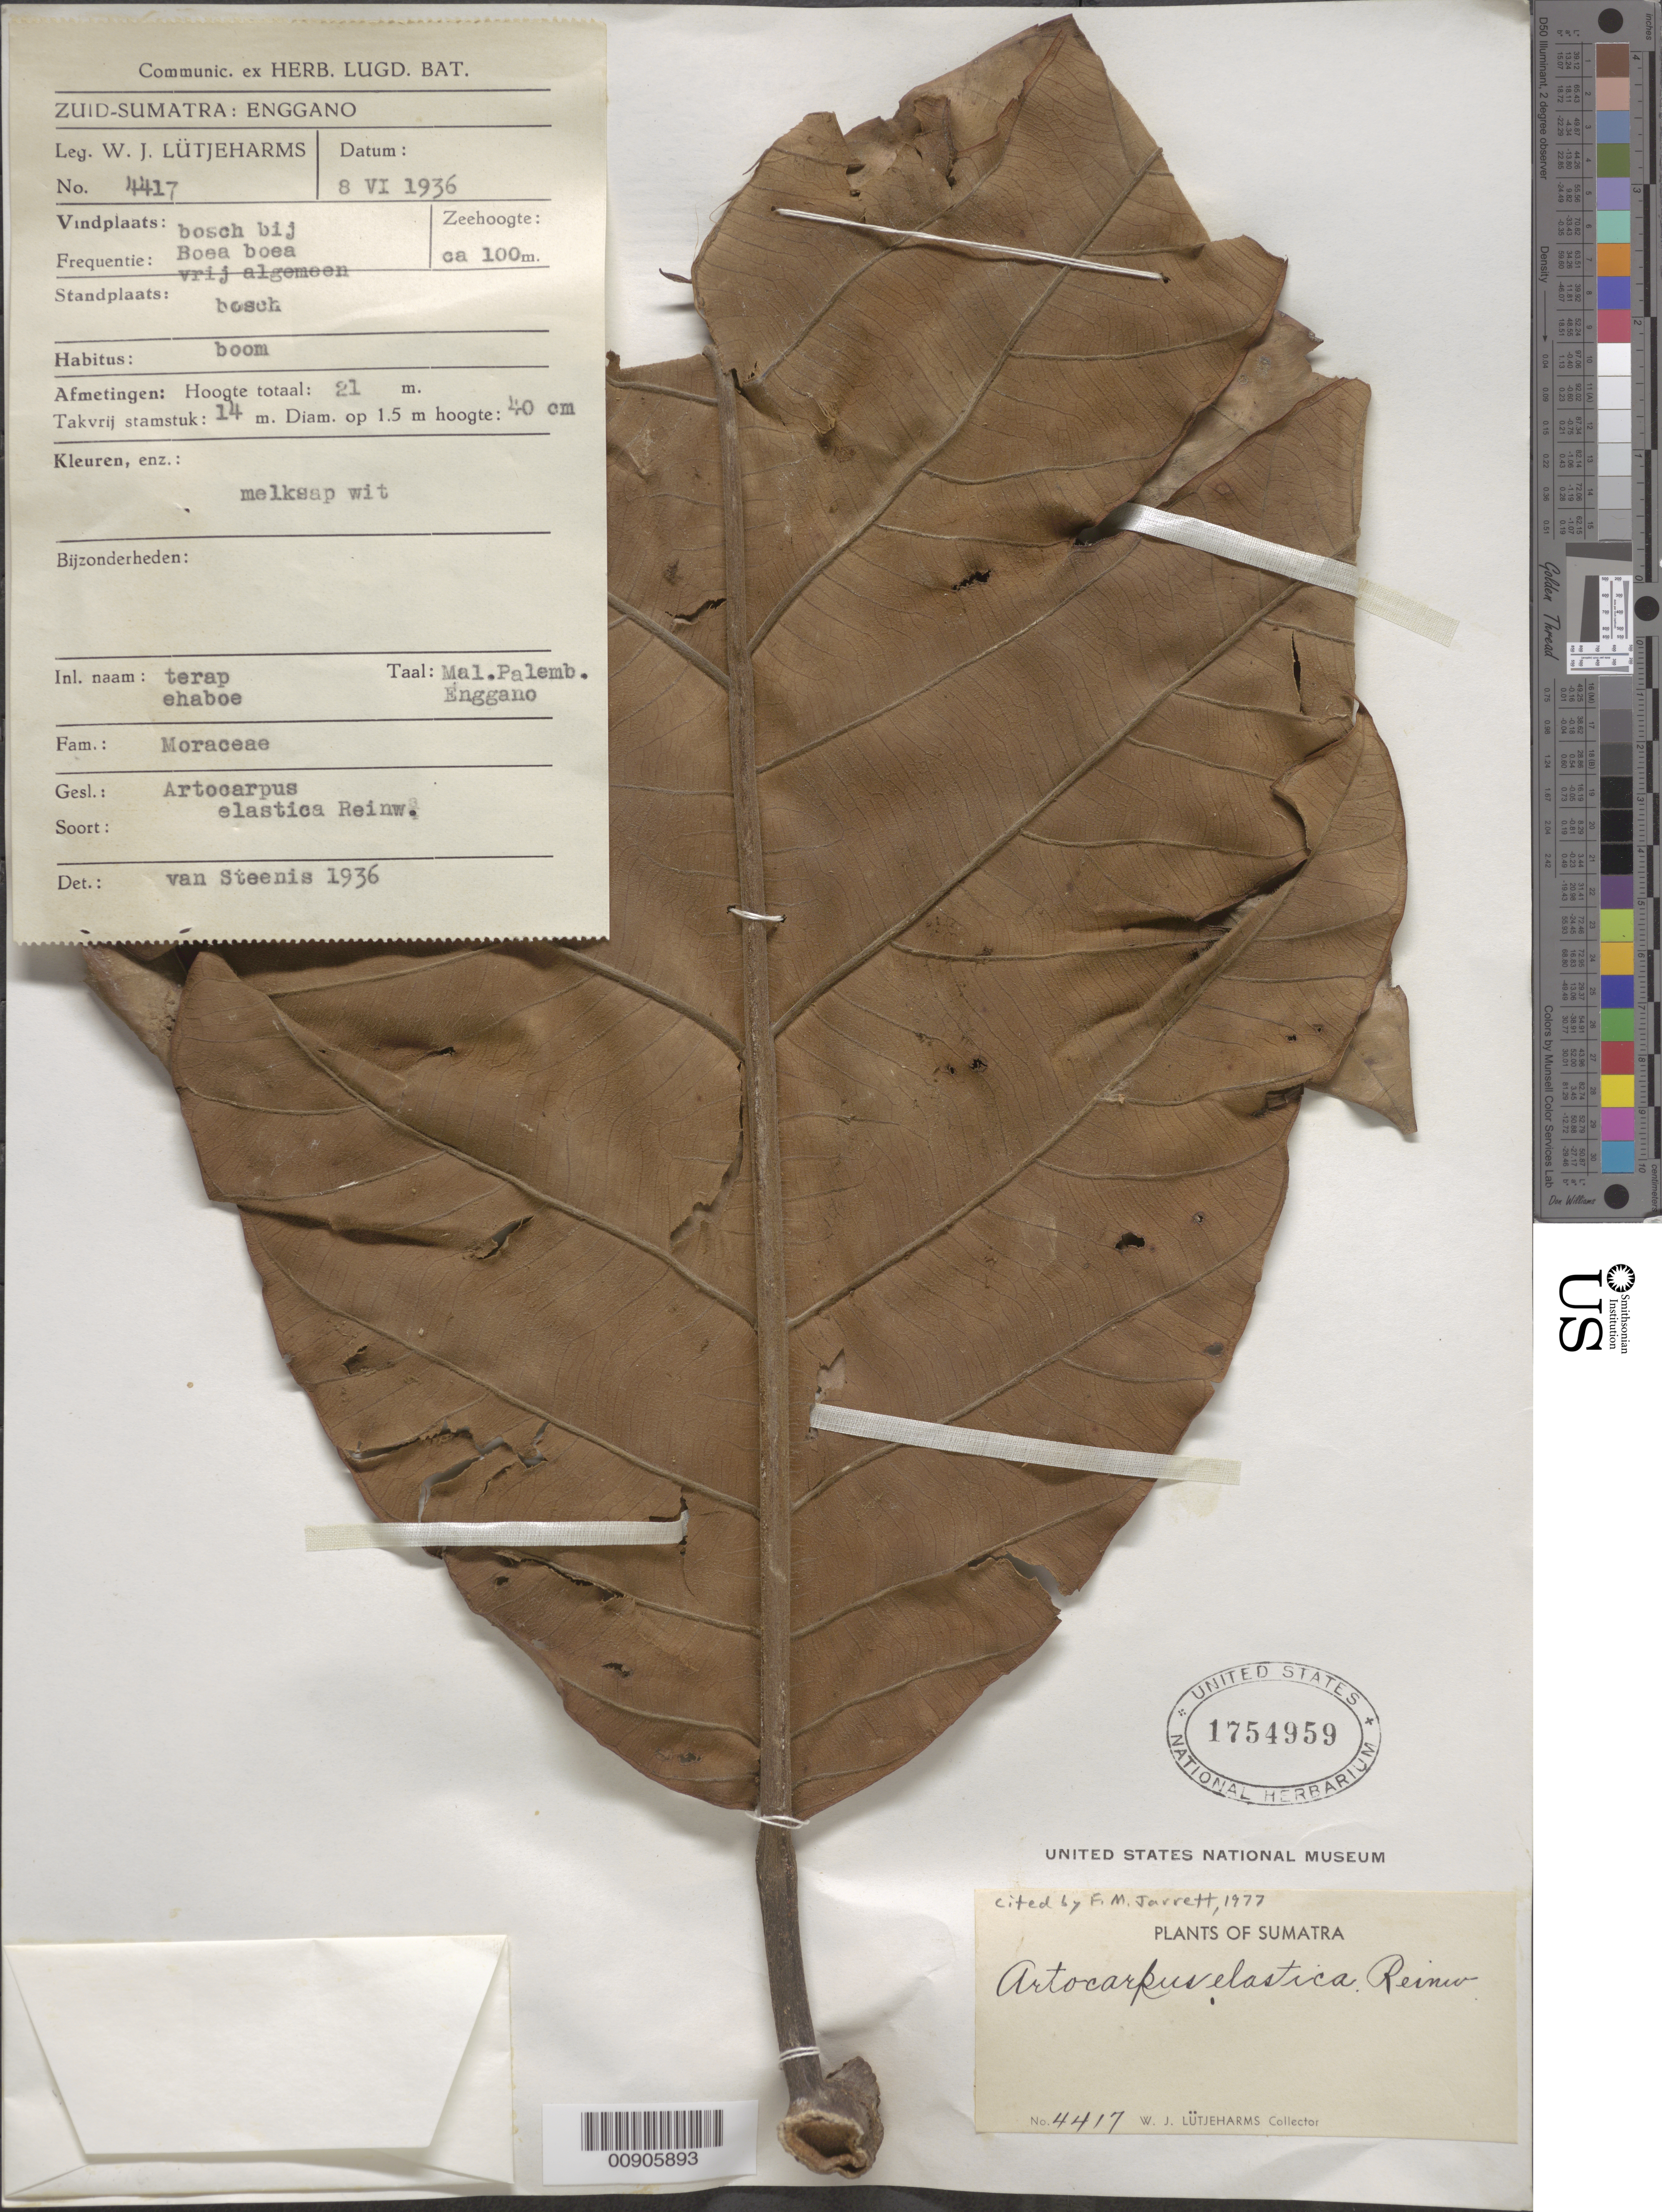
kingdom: Plantae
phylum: Tracheophyta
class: Magnoliopsida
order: Rosales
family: Moraceae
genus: Artocarpus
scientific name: Artocarpus elasticus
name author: Reinw. ex Blume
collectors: W. Lütjeharms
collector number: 4417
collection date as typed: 08 Jun 1936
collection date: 1936-06-08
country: Indonesia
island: Sumatra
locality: Enggano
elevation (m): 100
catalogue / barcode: US 1754959